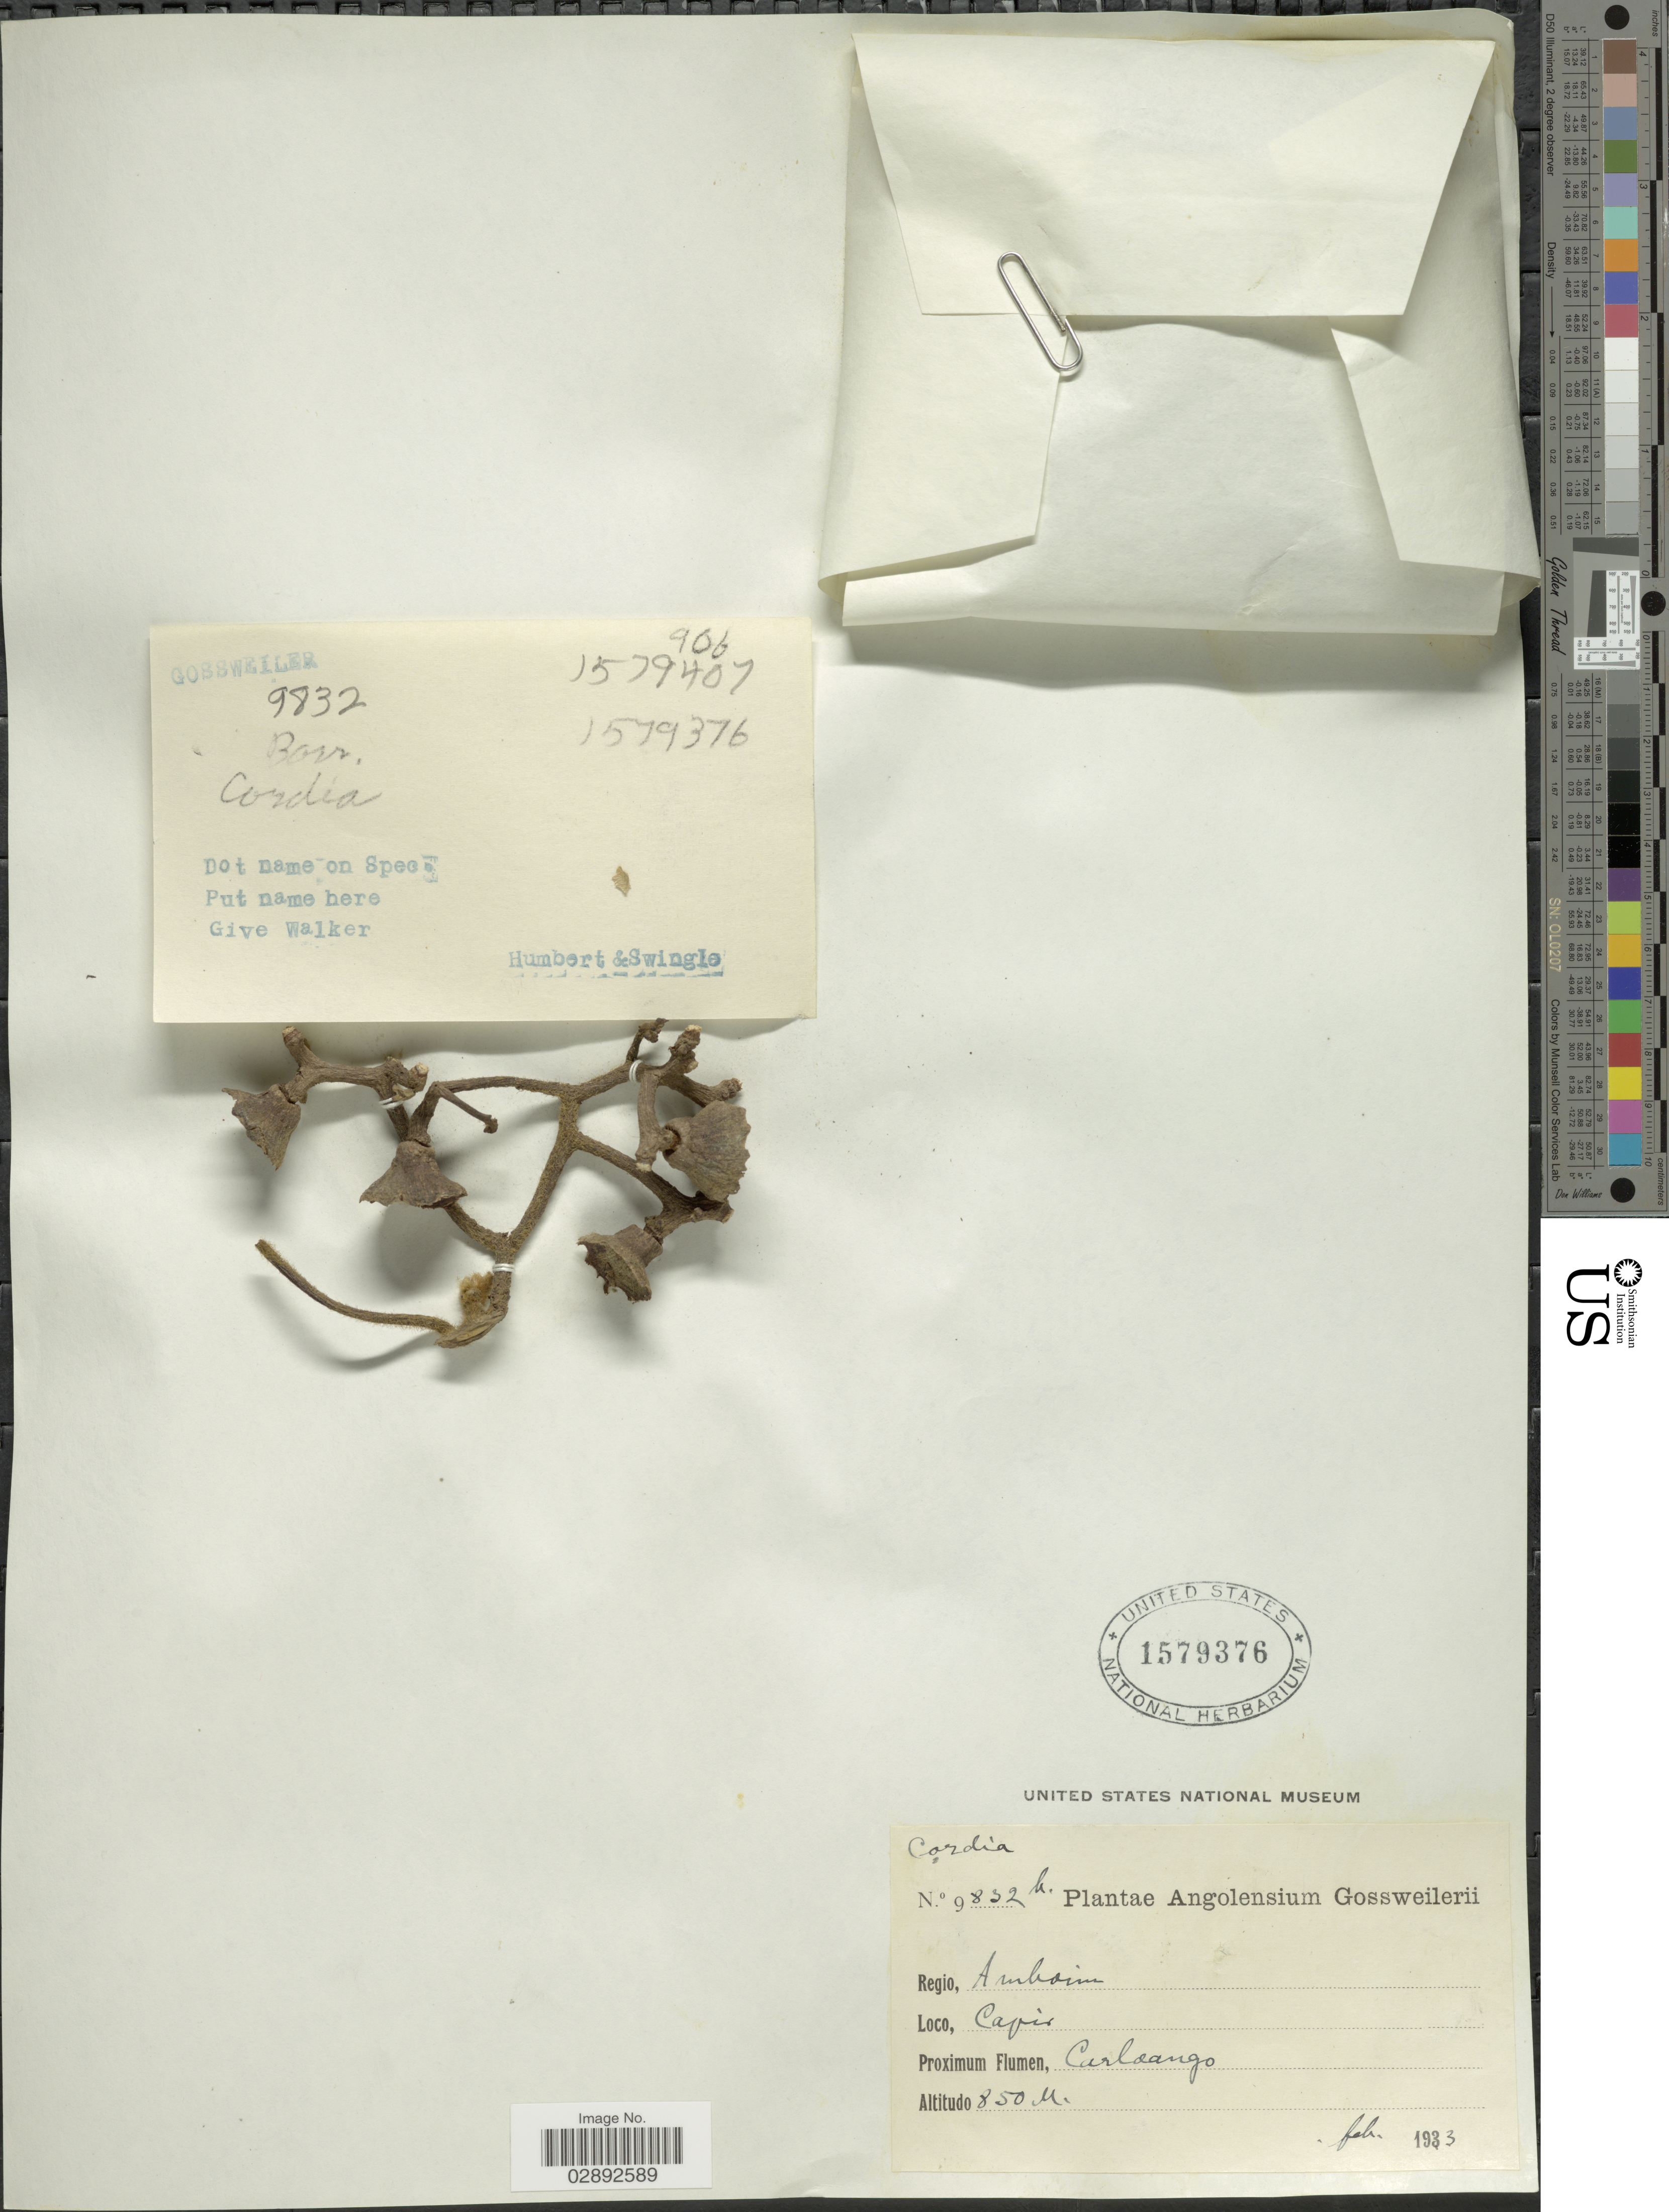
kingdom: Plantae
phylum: Tracheophyta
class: Magnoliopsida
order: Boraginales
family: Cordiaceae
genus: Cordia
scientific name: Cordia sp.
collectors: -. Gossweiler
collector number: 9832b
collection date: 1933-02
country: Angola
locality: Regio, Amboim. Capir. Proximum Flumen, Carloango. Angolensium.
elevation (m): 850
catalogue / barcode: US 1579376